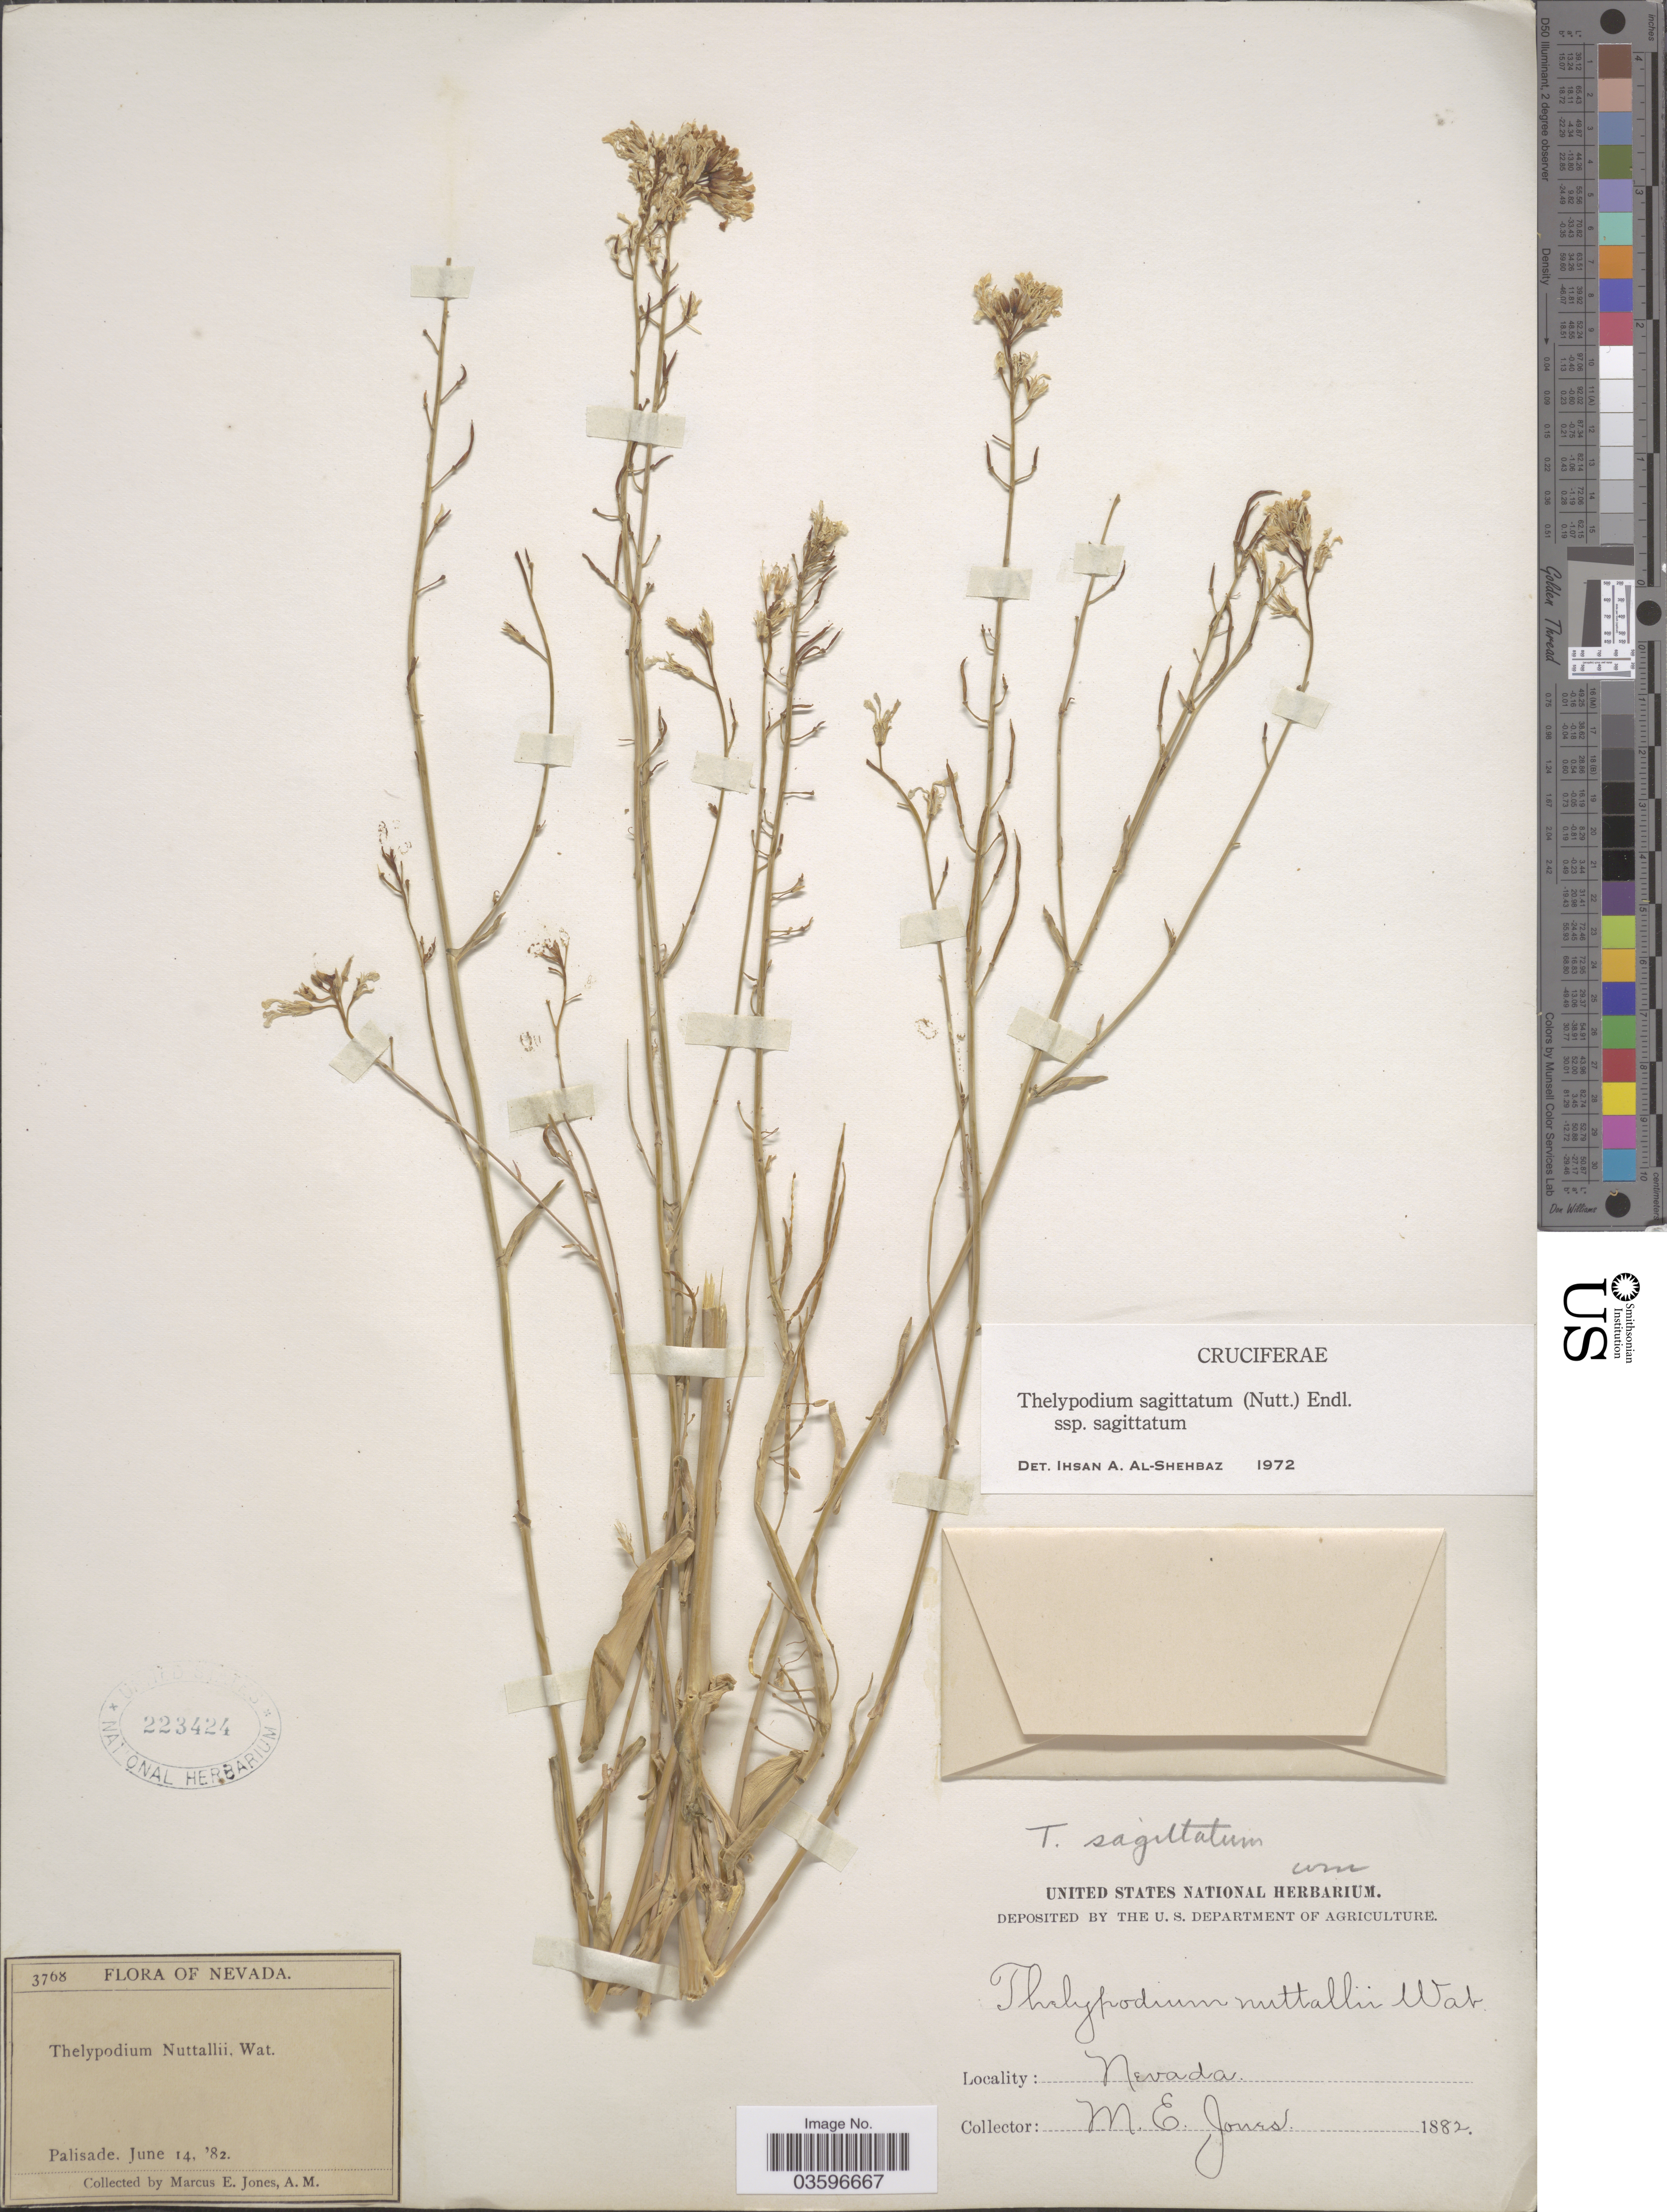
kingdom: Plantae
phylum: Tracheophyta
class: Magnoliopsida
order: Brassicales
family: Brassicaceae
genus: Thelypodium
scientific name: Thelypodium sagittatum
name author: (Nutt.) Endl.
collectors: M. E. Jones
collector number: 3768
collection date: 1882-06-14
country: United States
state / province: Nevada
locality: Palisade.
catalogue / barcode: US 223424